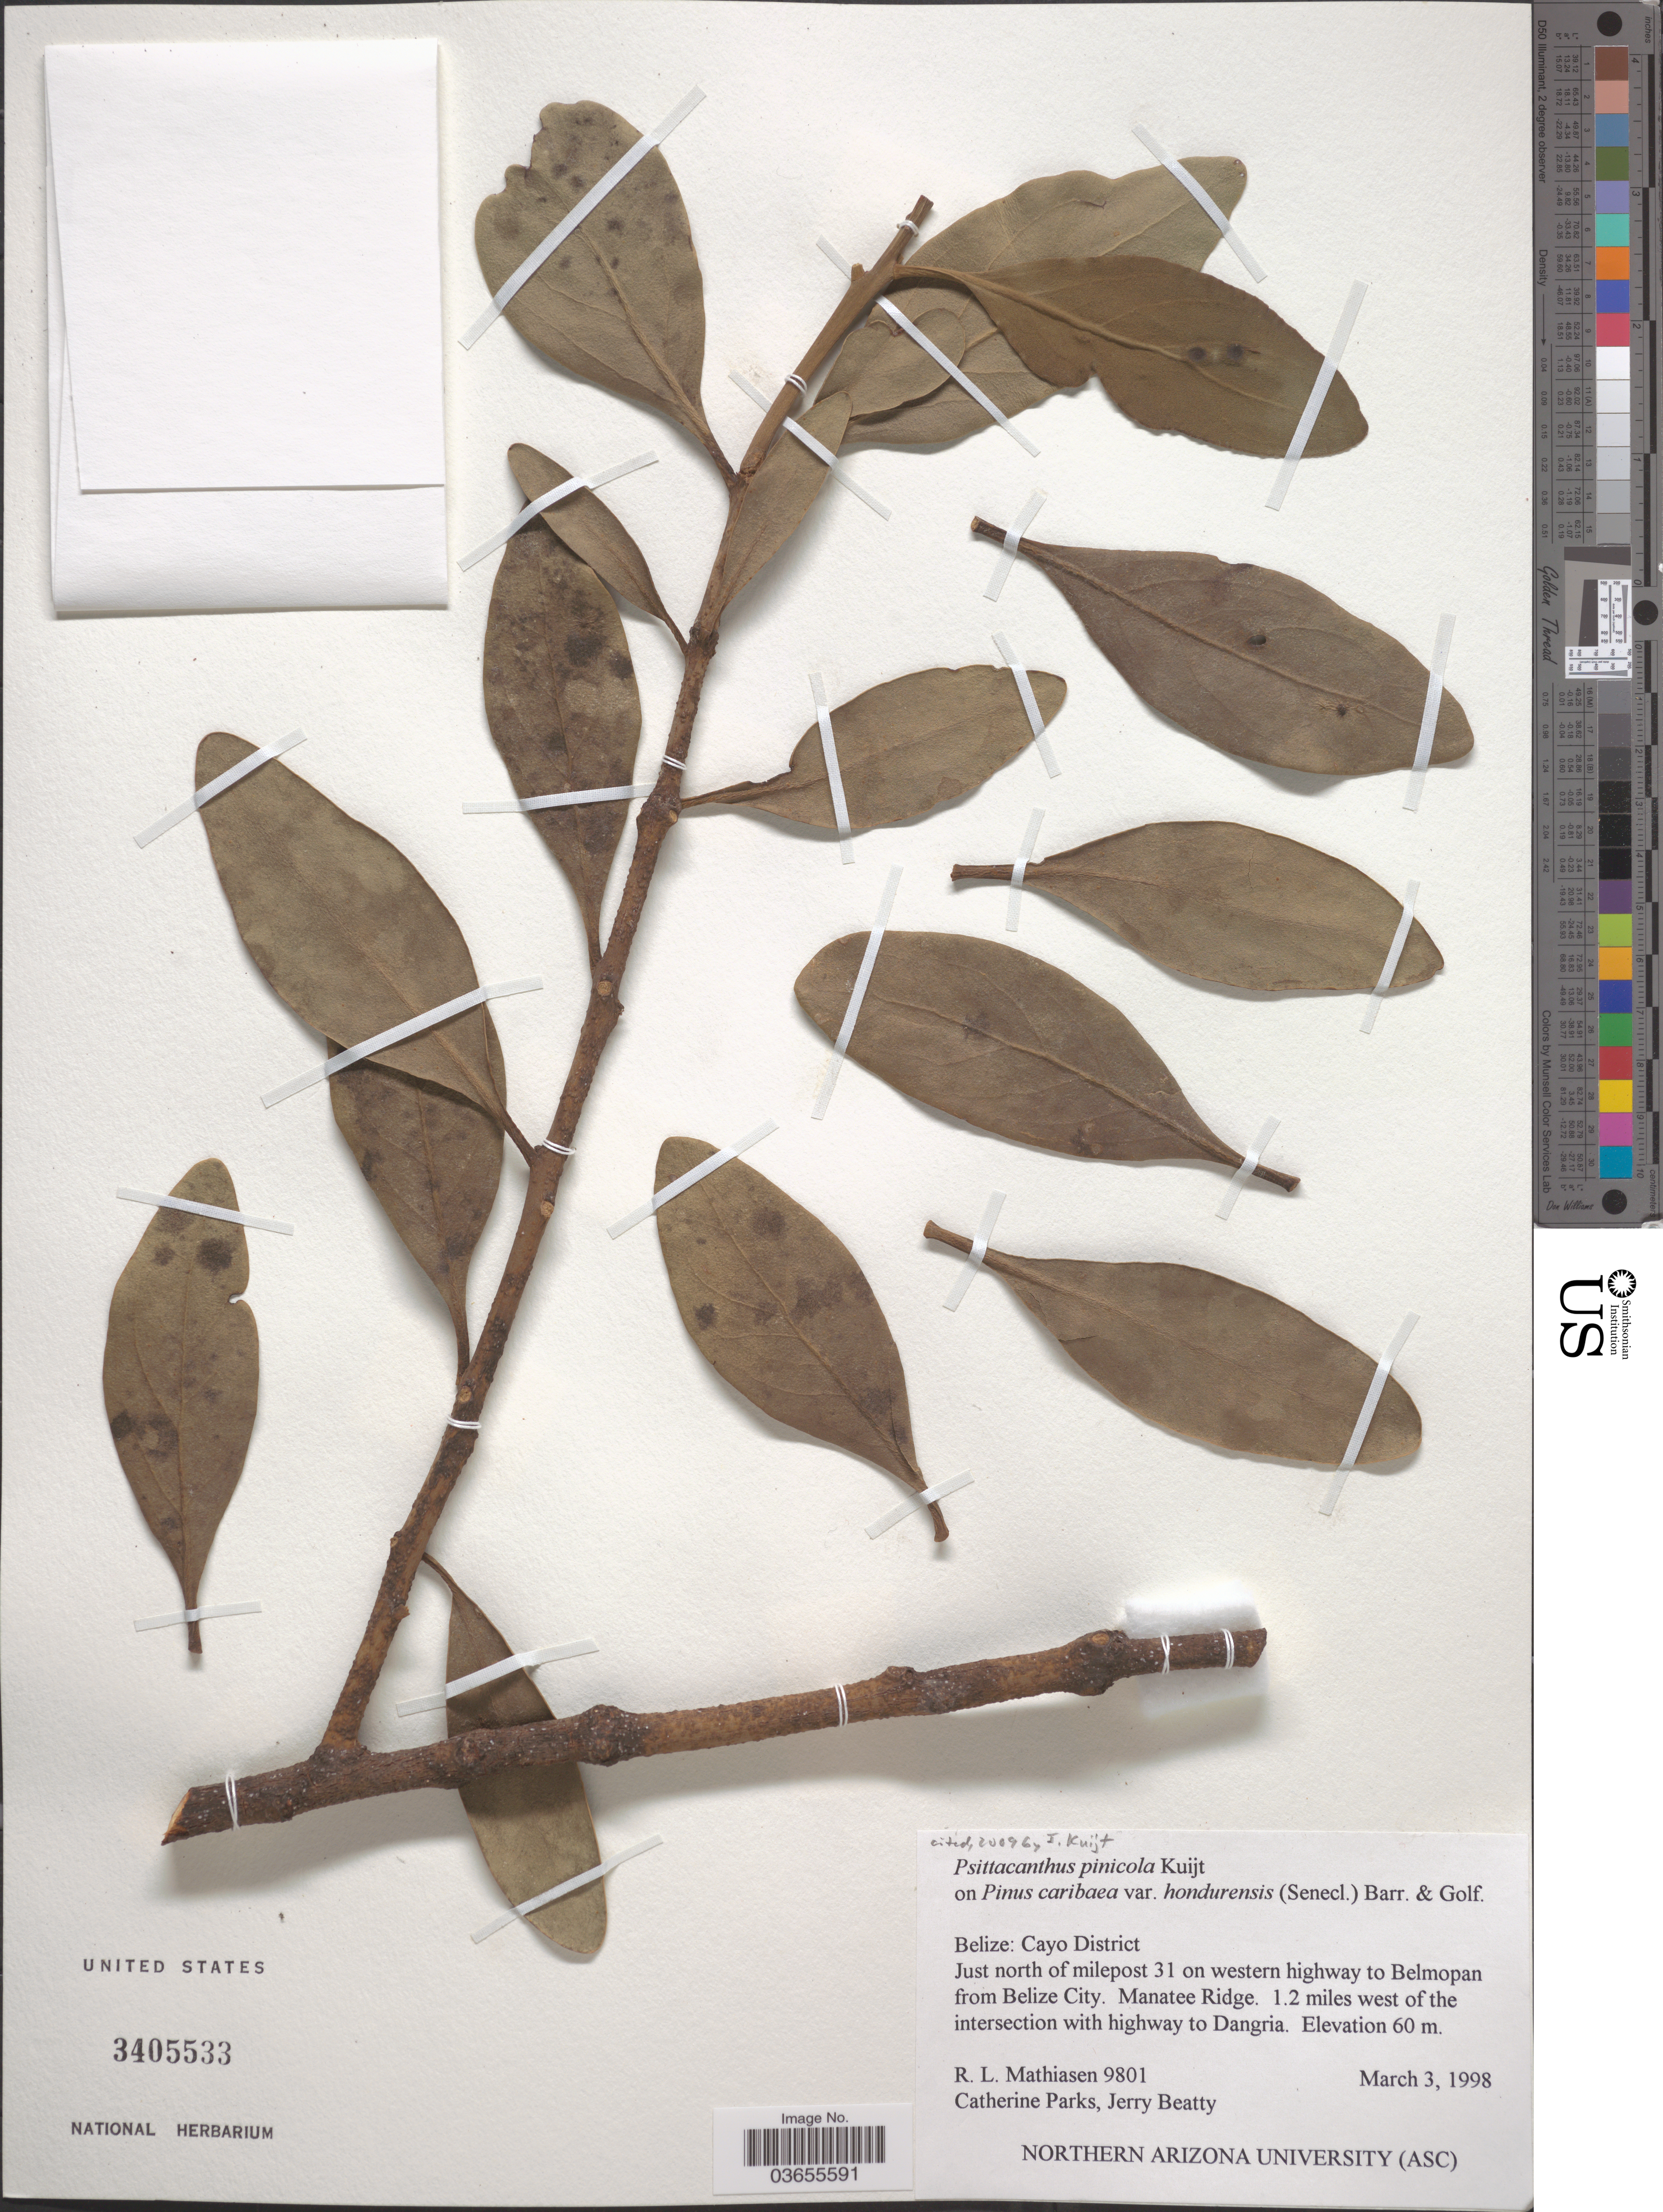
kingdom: Plantae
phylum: Tracheophyta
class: Magnoliopsida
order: Santalales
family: Loranthaceae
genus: Psittacanthus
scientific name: Psittacanthus pinicola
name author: Kuijt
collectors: R. Mathiasen, C. Parks & J. Beatty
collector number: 9801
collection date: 1998-03-03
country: Belize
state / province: Cayo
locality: Cayo District. Just north of milepost 31 on western highway to Belmopan from Belize City. Manatee Ridge. 1.2 miles west of the intersection with highway to Dangria.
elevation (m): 60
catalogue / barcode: US 340553